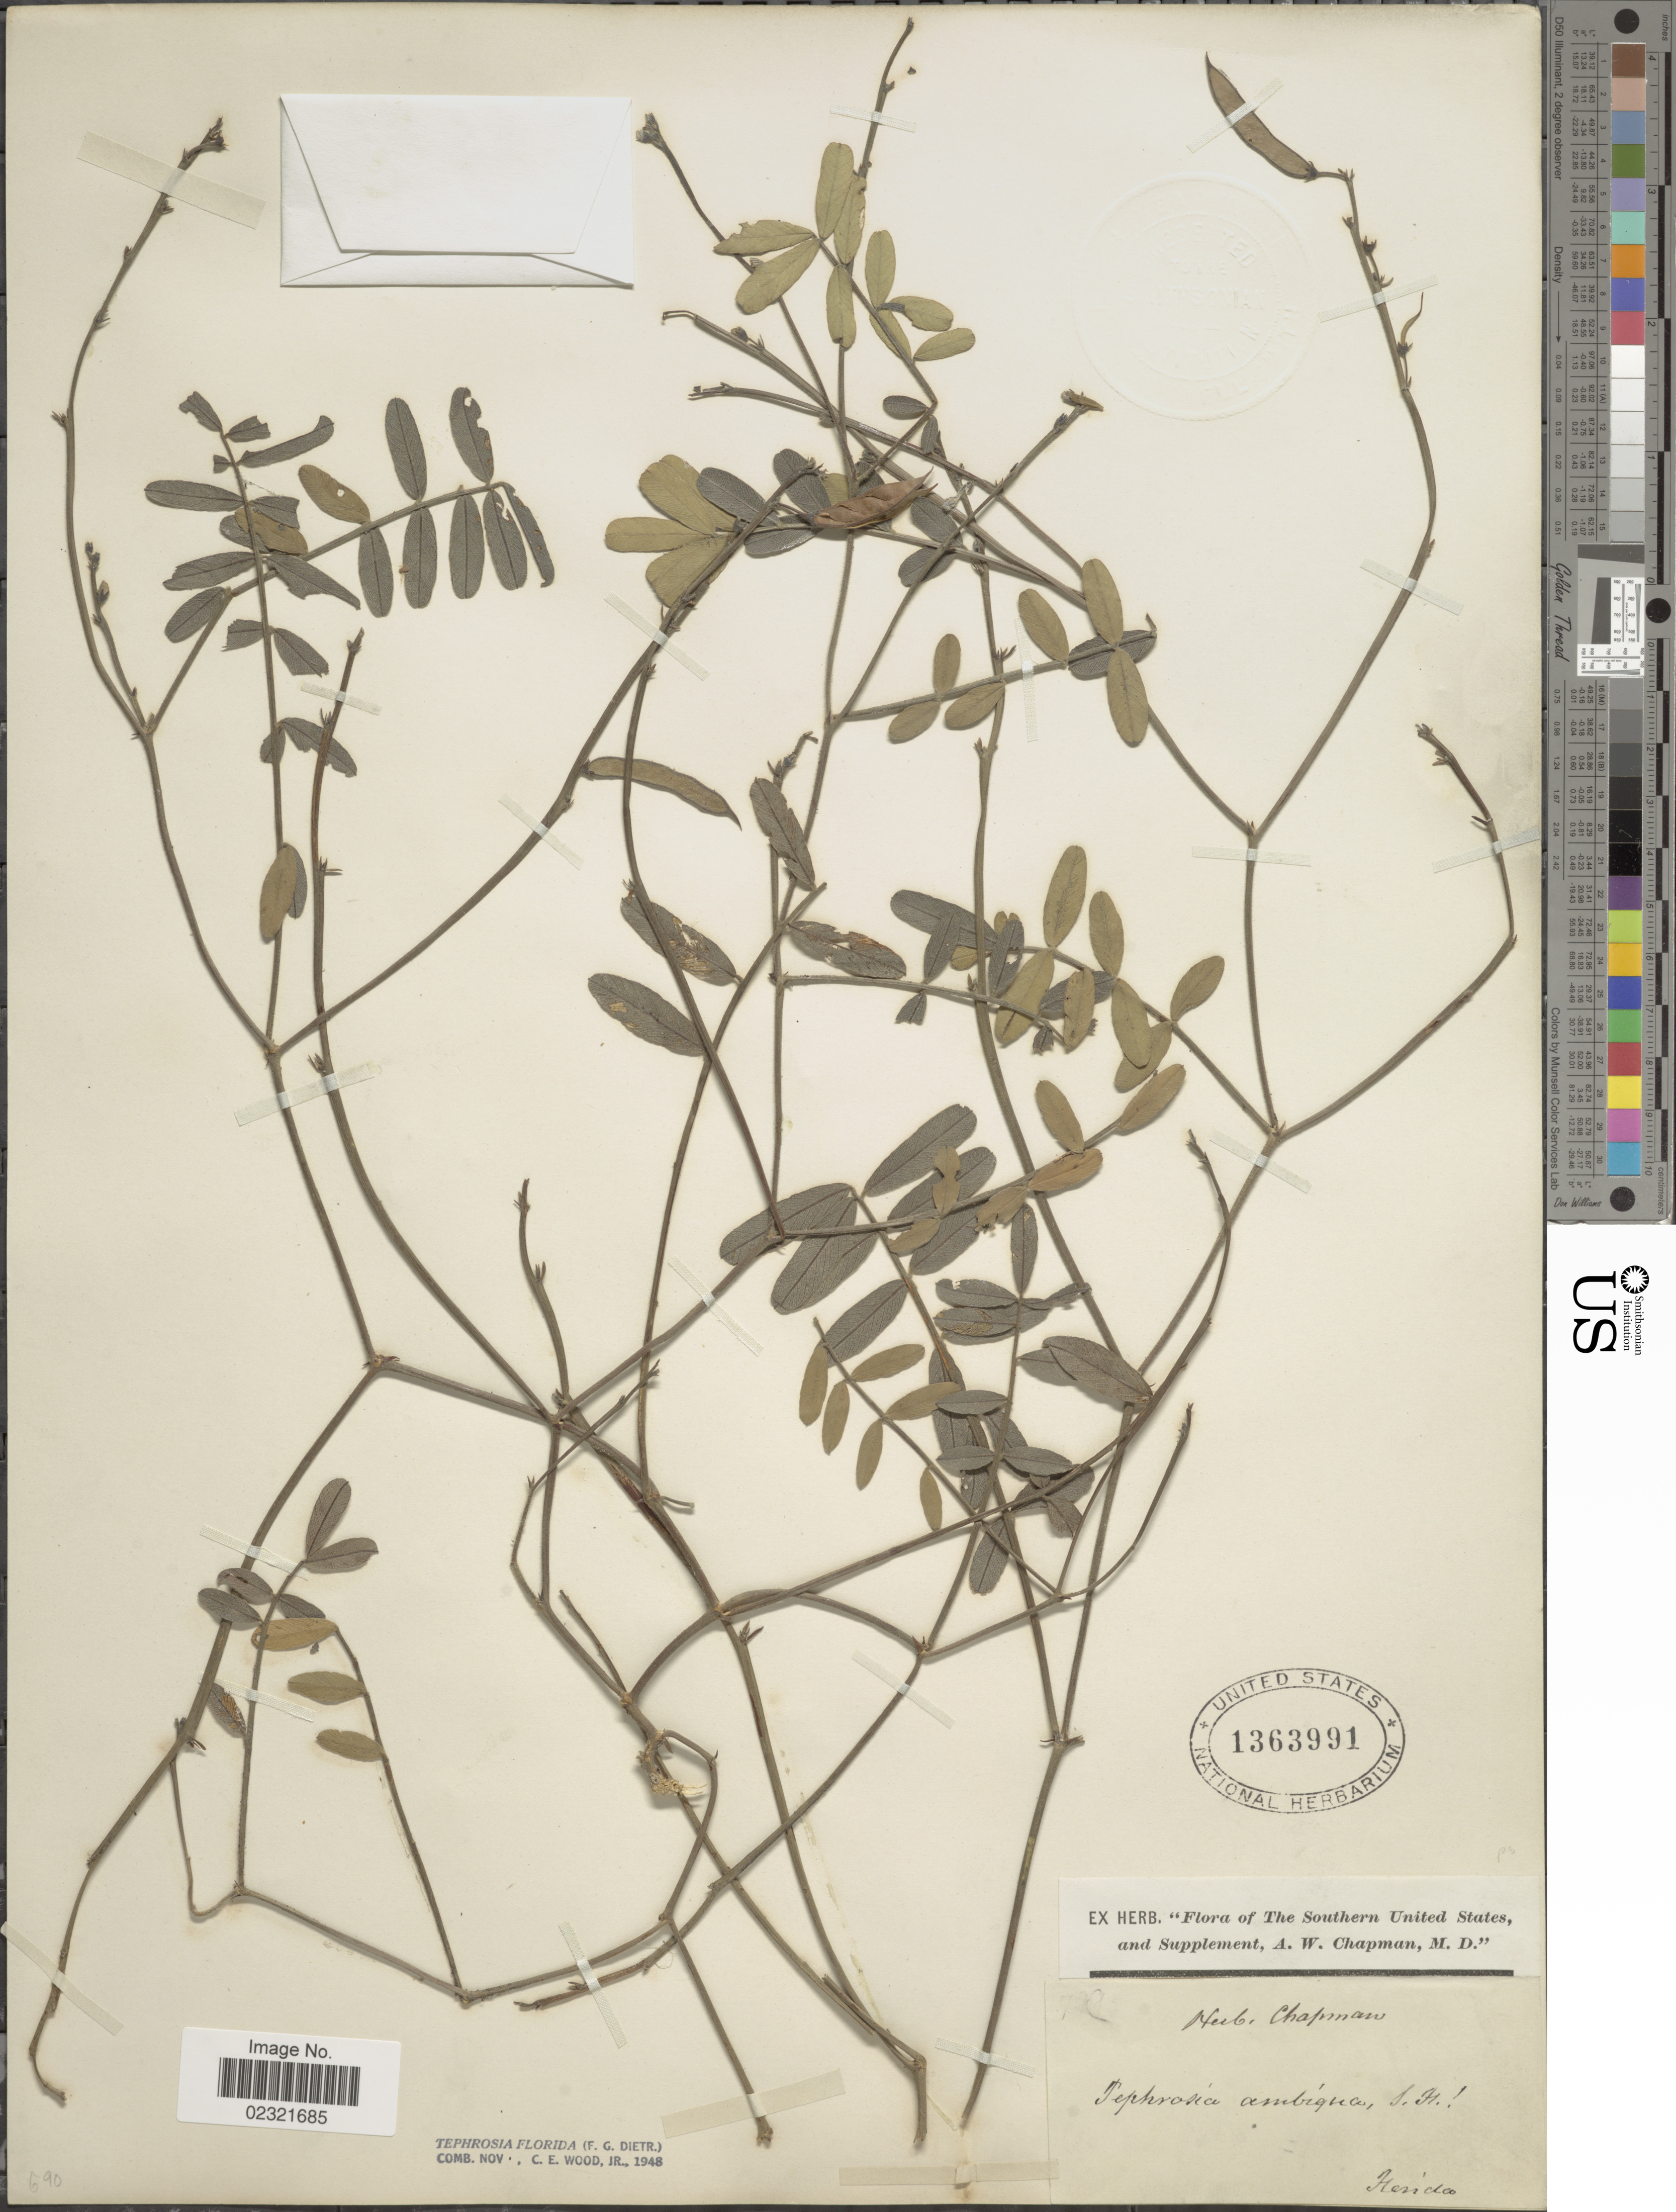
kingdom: Plantae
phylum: Tracheophyta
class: Magnoliopsida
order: Fabales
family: Fabaceae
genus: Tephrosia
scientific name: Tephrosia florida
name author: (Dietr.) C.E. Wood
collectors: ex herb. Chapman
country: United States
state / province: Florida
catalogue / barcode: US 1363991